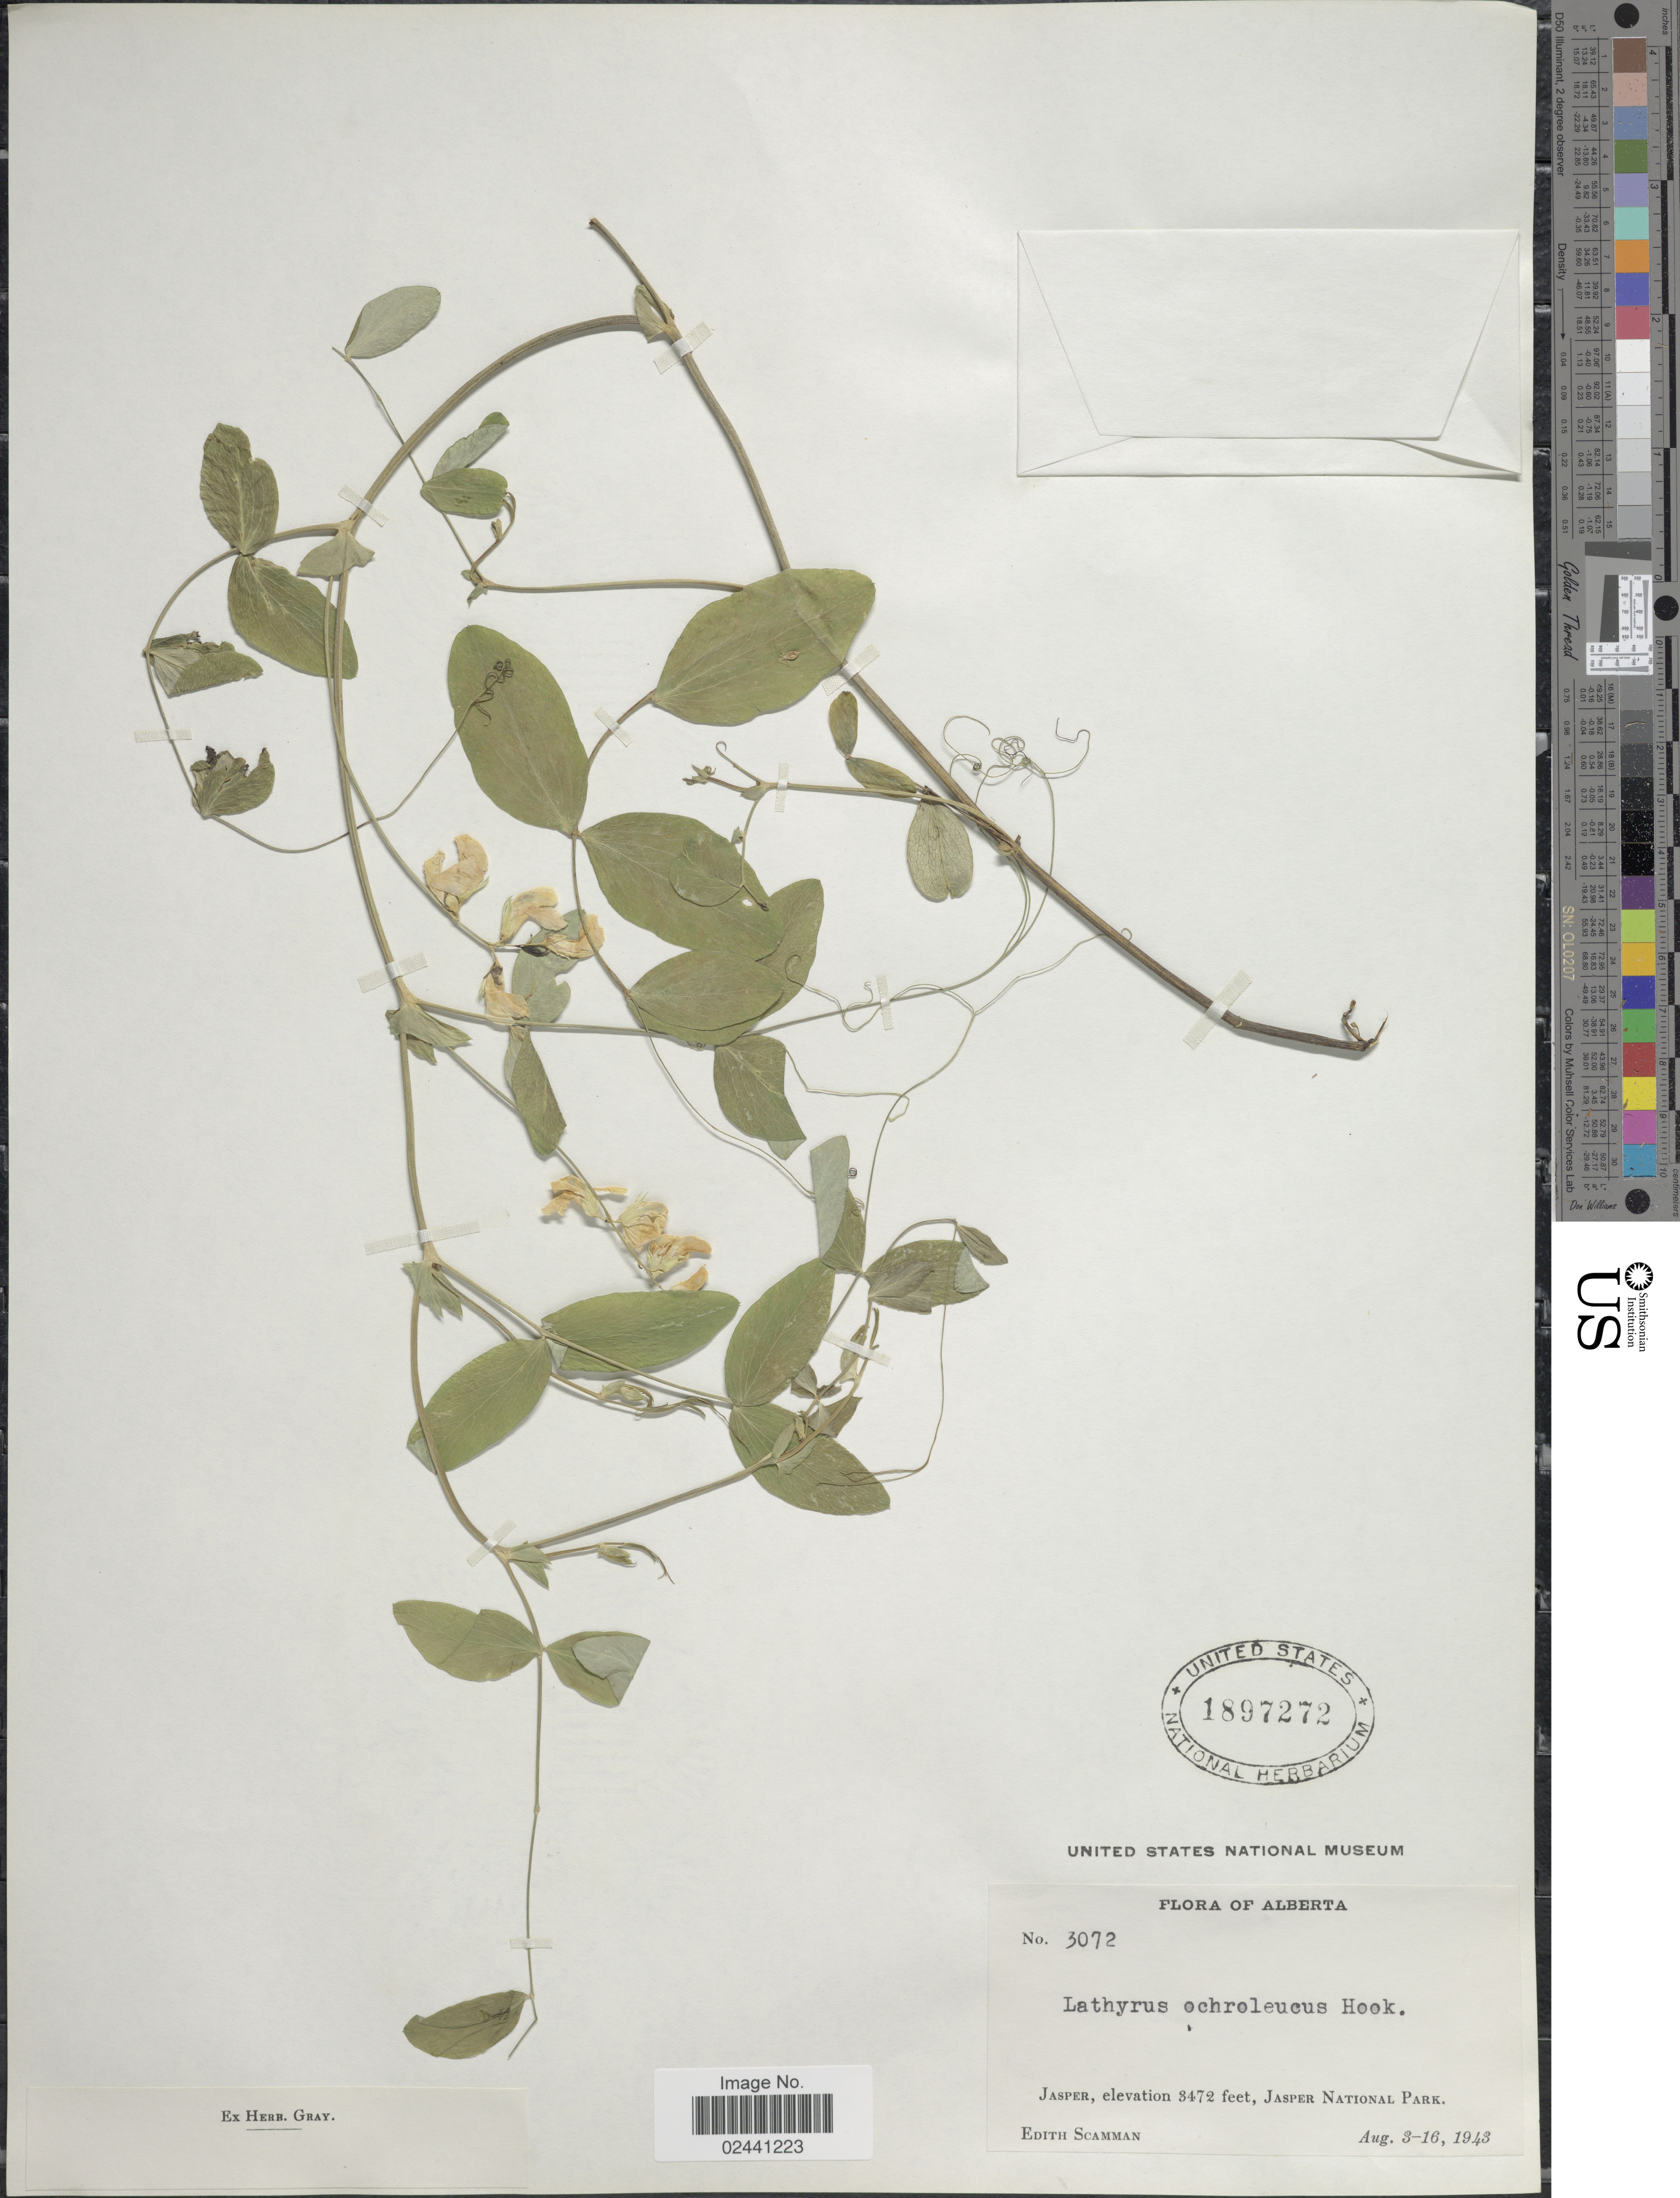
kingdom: Plantae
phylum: Tracheophyta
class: Magnoliopsida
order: Fabales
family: Fabaceae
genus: Lathyrus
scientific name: Lathyrus ochroleucus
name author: Hook.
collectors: E. Scamman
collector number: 3072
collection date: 1943-08-03/1943-08-16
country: Canada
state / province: Alberta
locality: Jasper, Jasper National Park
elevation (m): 1058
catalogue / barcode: US 1897272